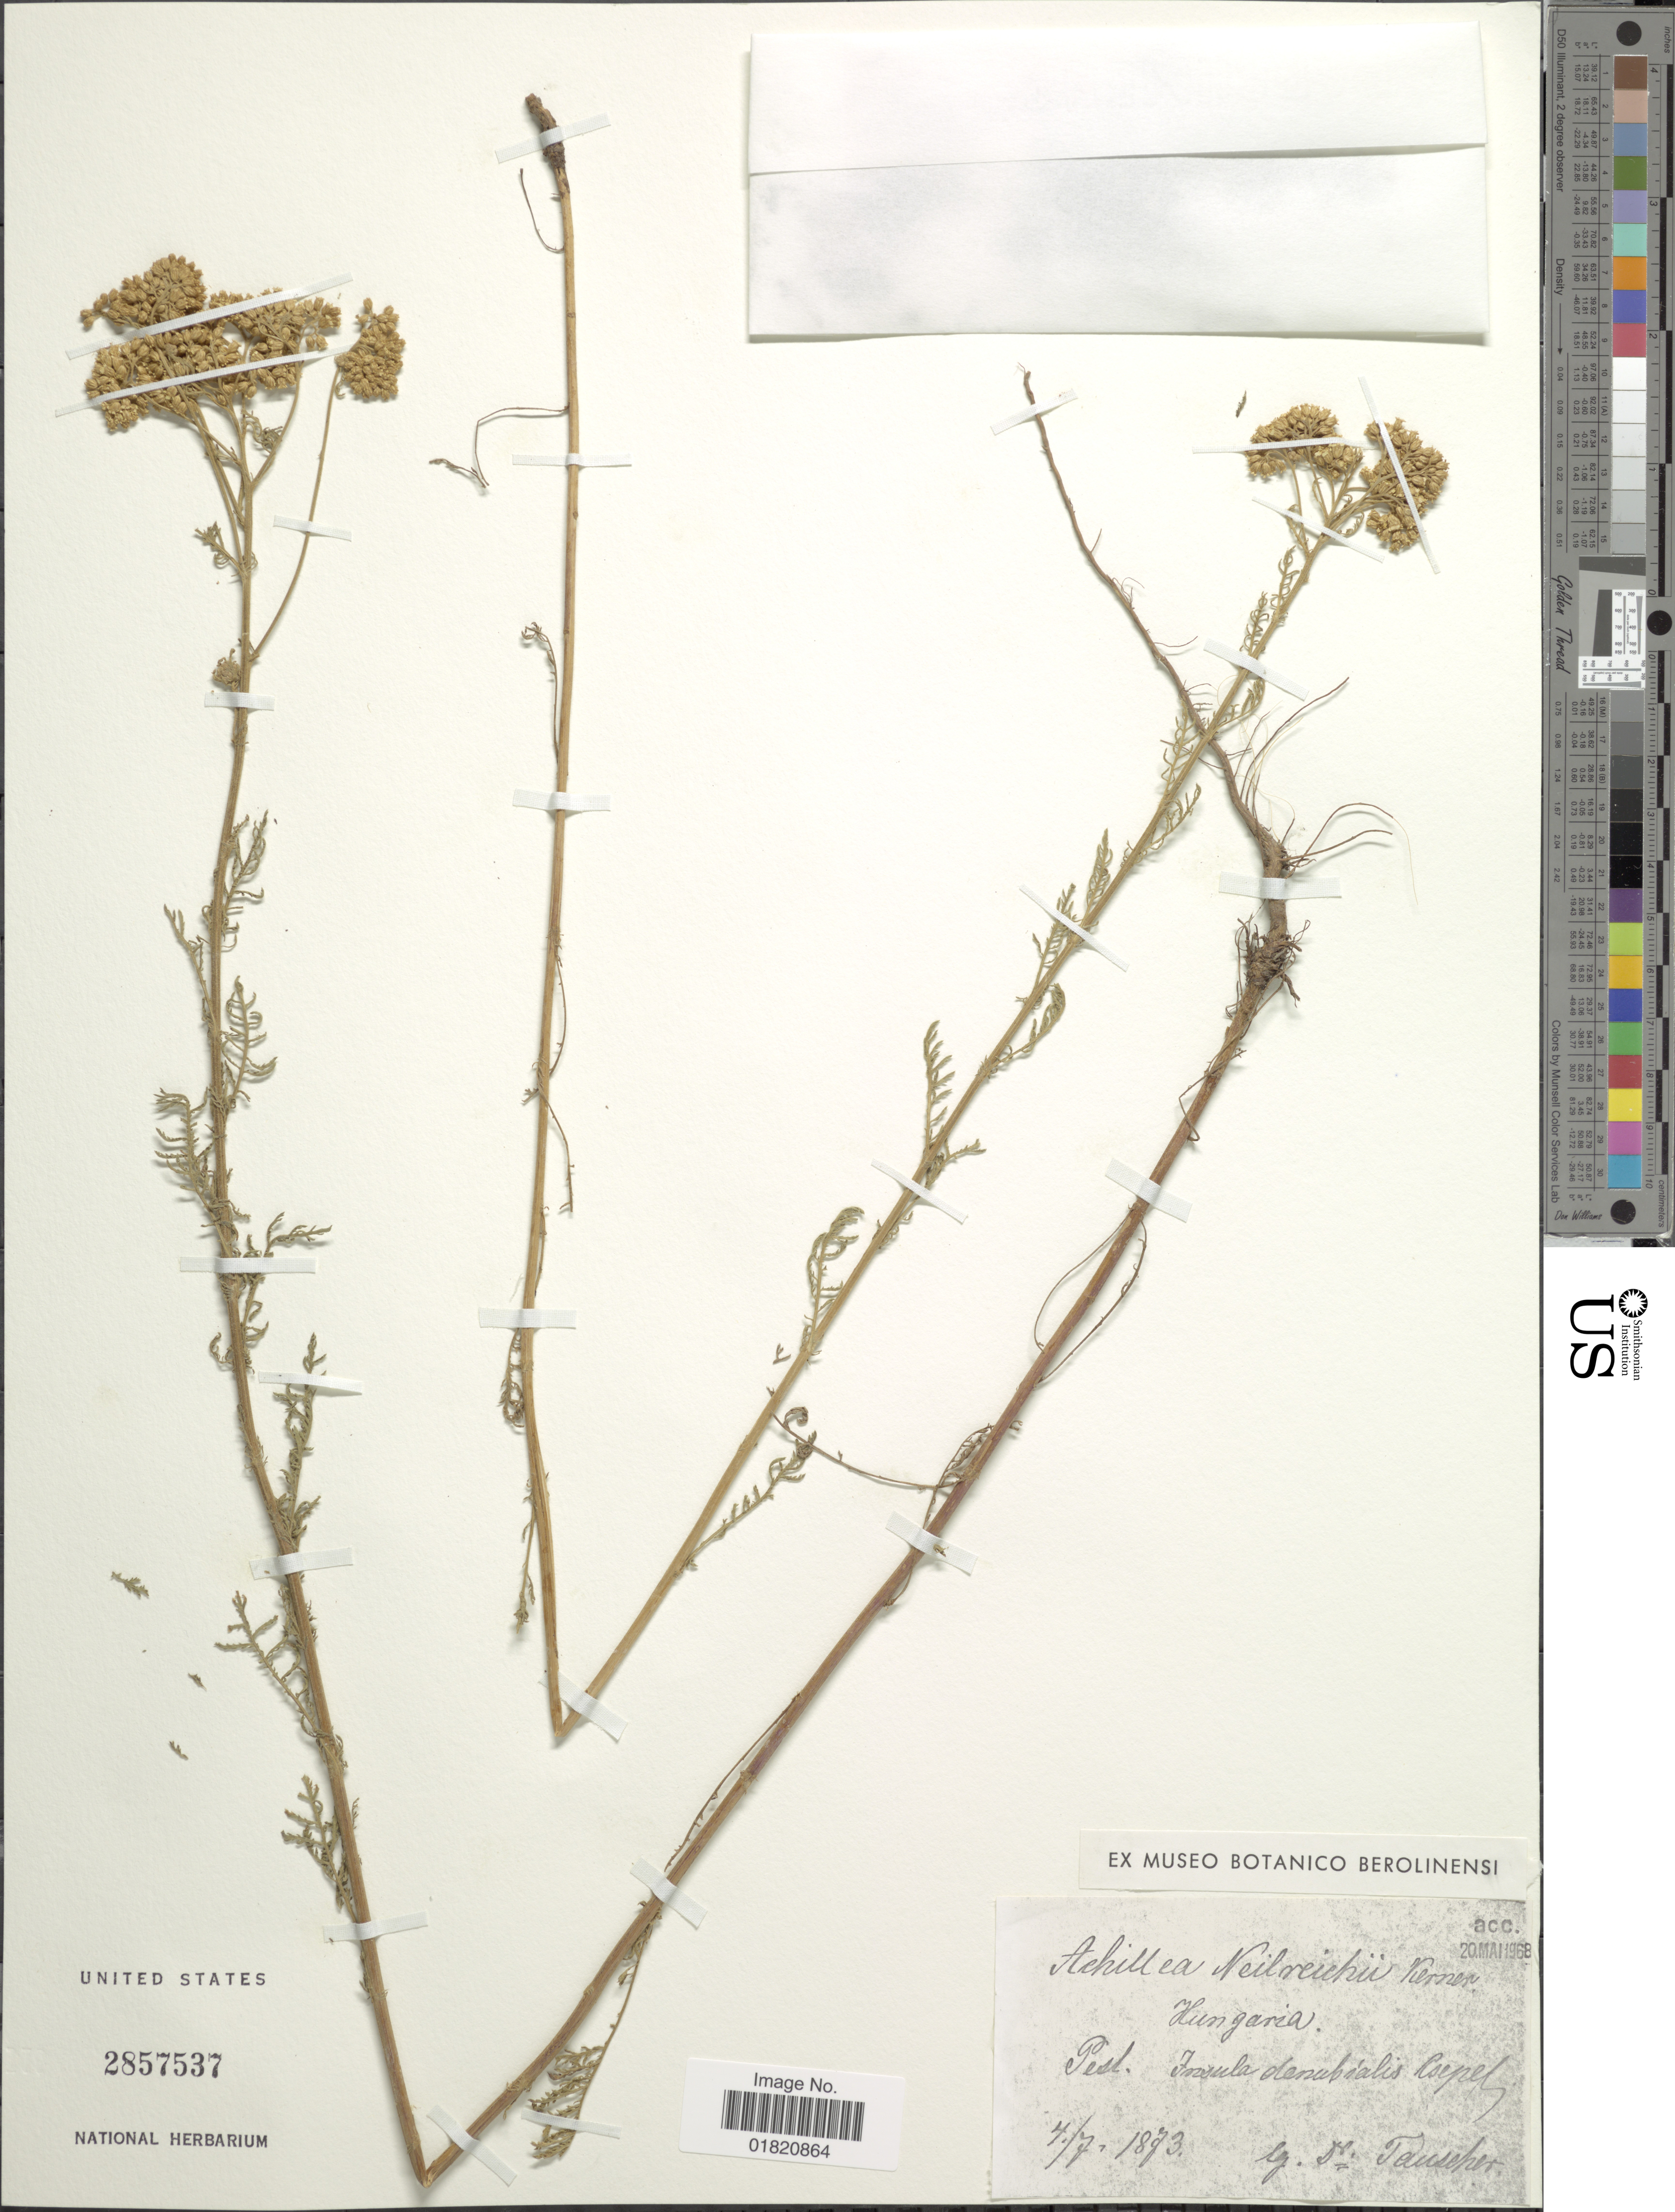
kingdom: Plantae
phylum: Tracheophyta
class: Magnoliopsida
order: Asterales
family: Asteraceae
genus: Achillea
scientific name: Achillea nielreichii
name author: Kern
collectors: G. Tauscher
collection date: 1873-07-07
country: Hungary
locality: Pesl. Insula denubrales Roepel [interpreted]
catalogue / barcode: US 2857537